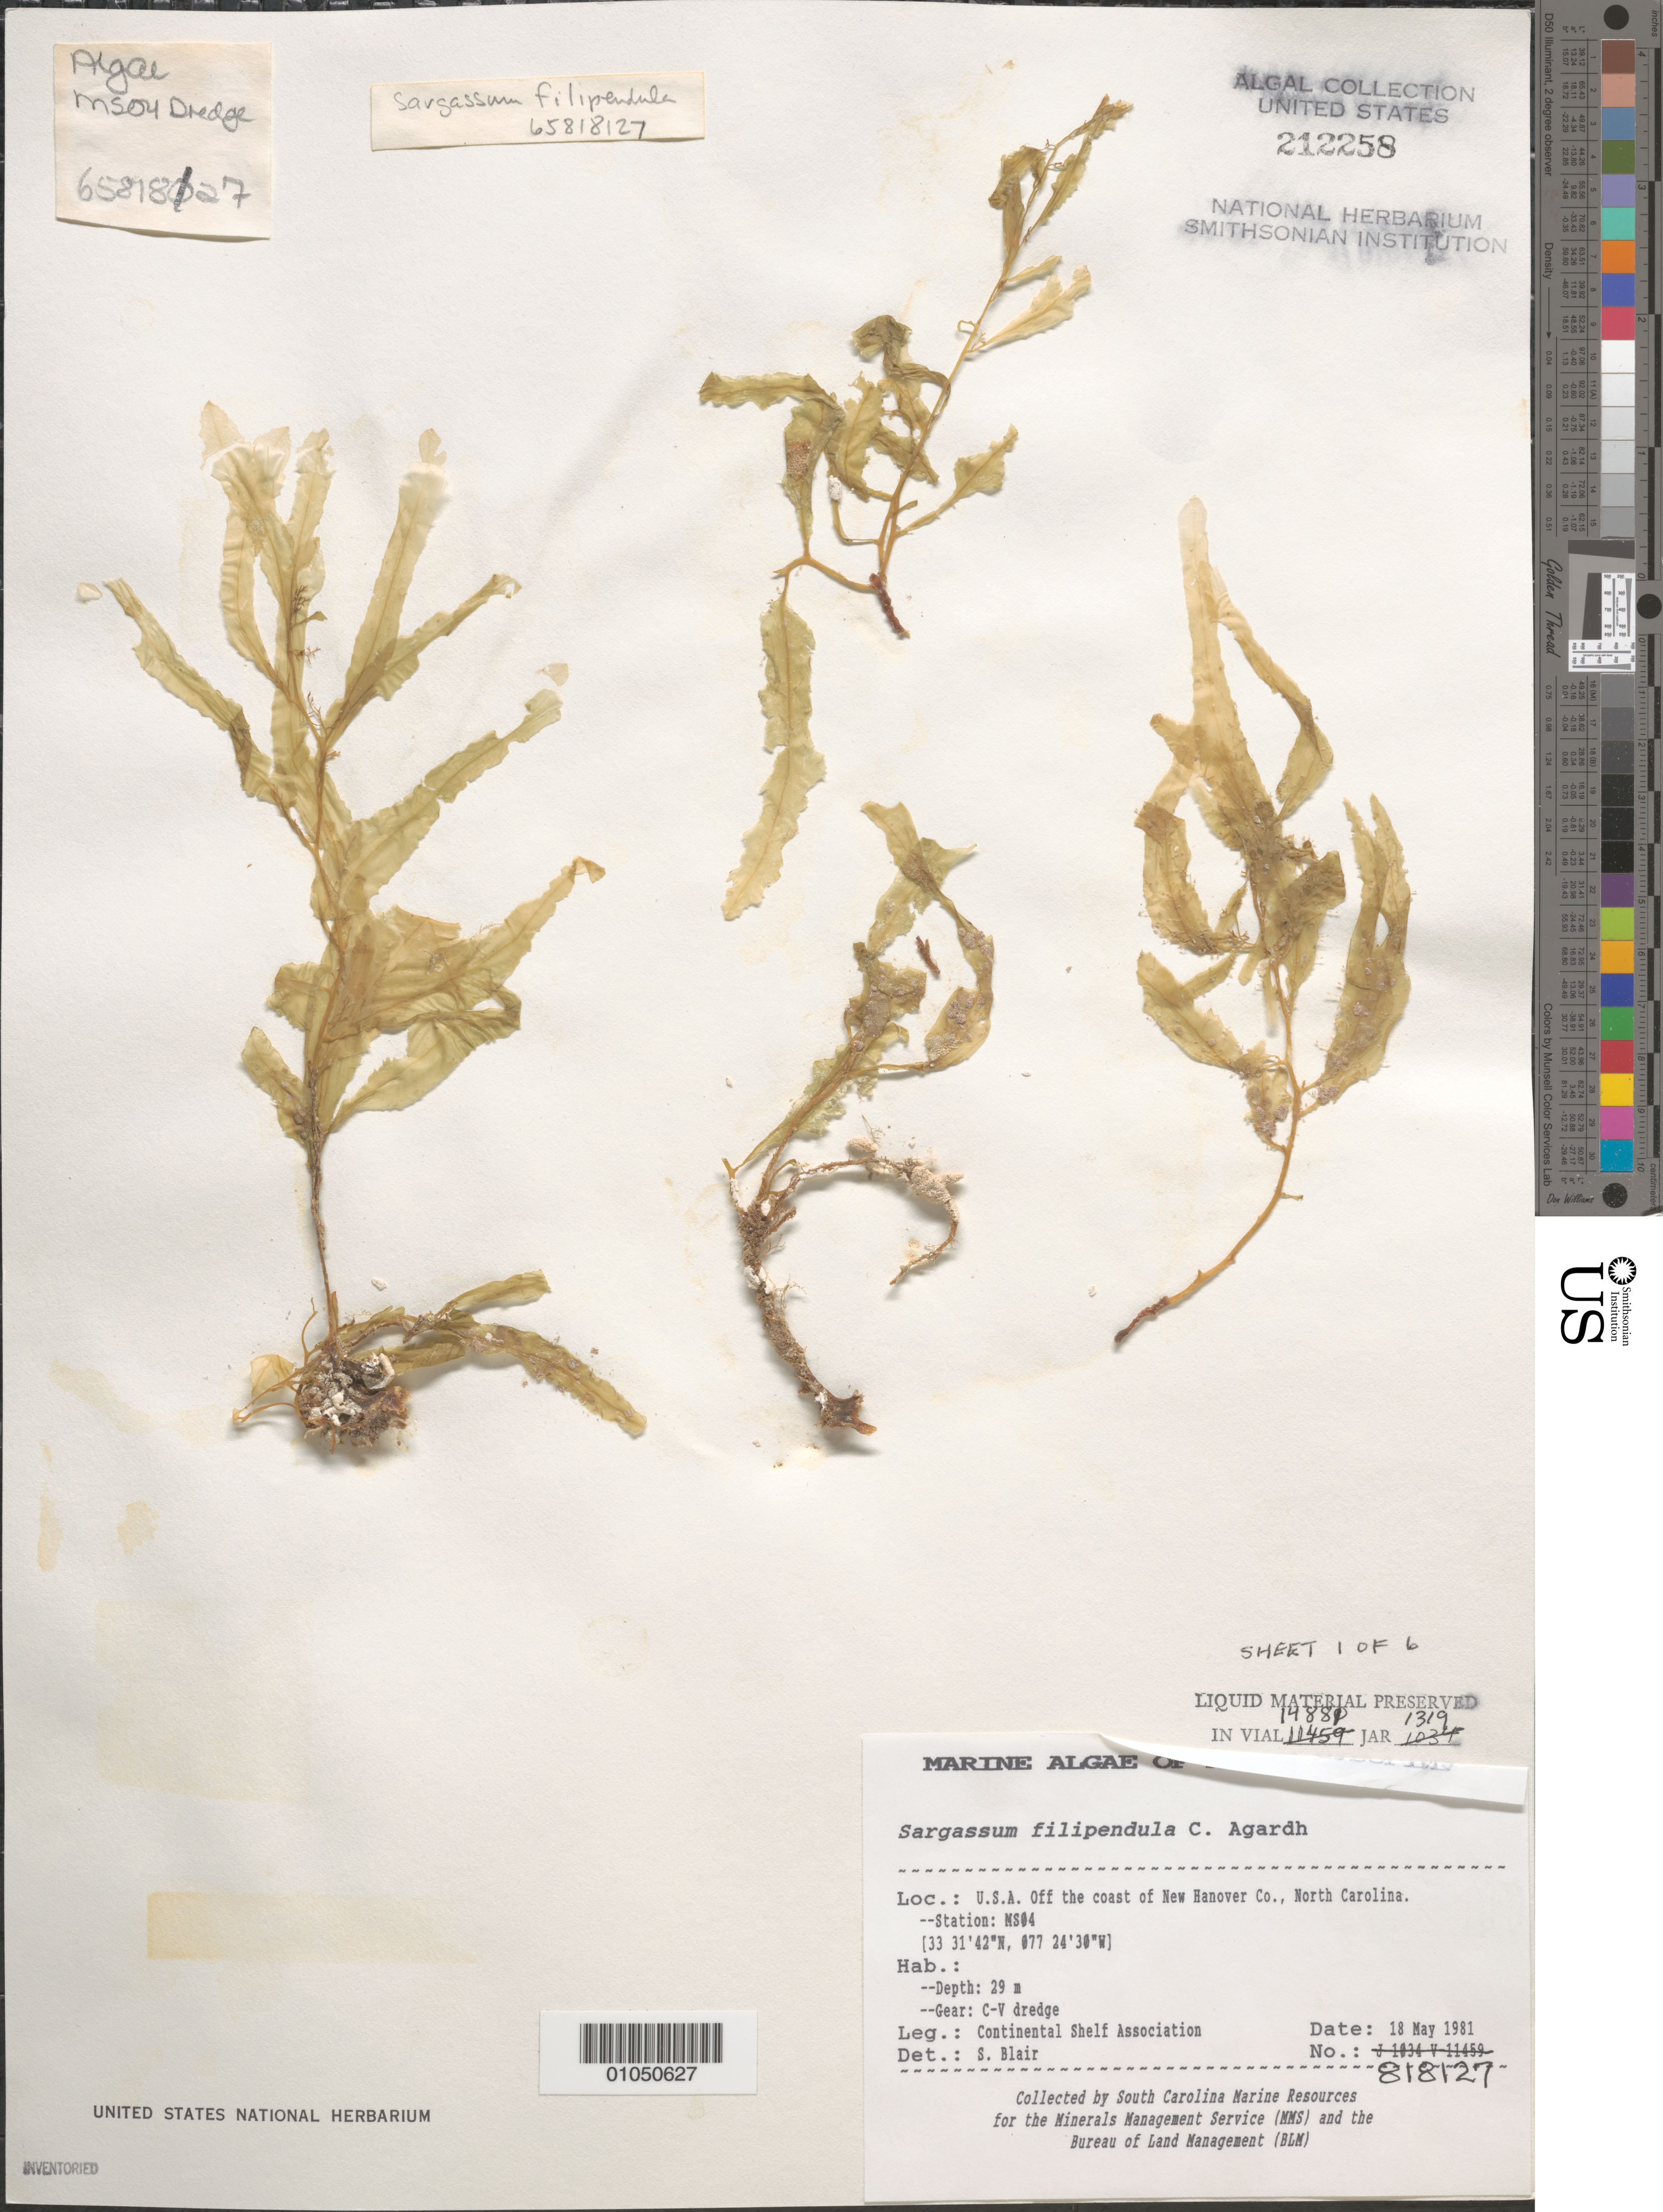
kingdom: Chromista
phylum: Ochrophyta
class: Phaeophyceae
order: Fucales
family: Sargassaceae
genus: Sargassum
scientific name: Sargassum filipendula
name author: C. Agardh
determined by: Blair, S. M.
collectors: Continental Shelf Associates for the MMS/BLM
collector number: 818127 Station MS04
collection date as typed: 18 May 1981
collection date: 1981-05-18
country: United States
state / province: North Carolina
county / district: New Hanover County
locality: Off coast of New Hanover County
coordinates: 33 31'42"N, 077 24'30"W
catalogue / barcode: US 212258